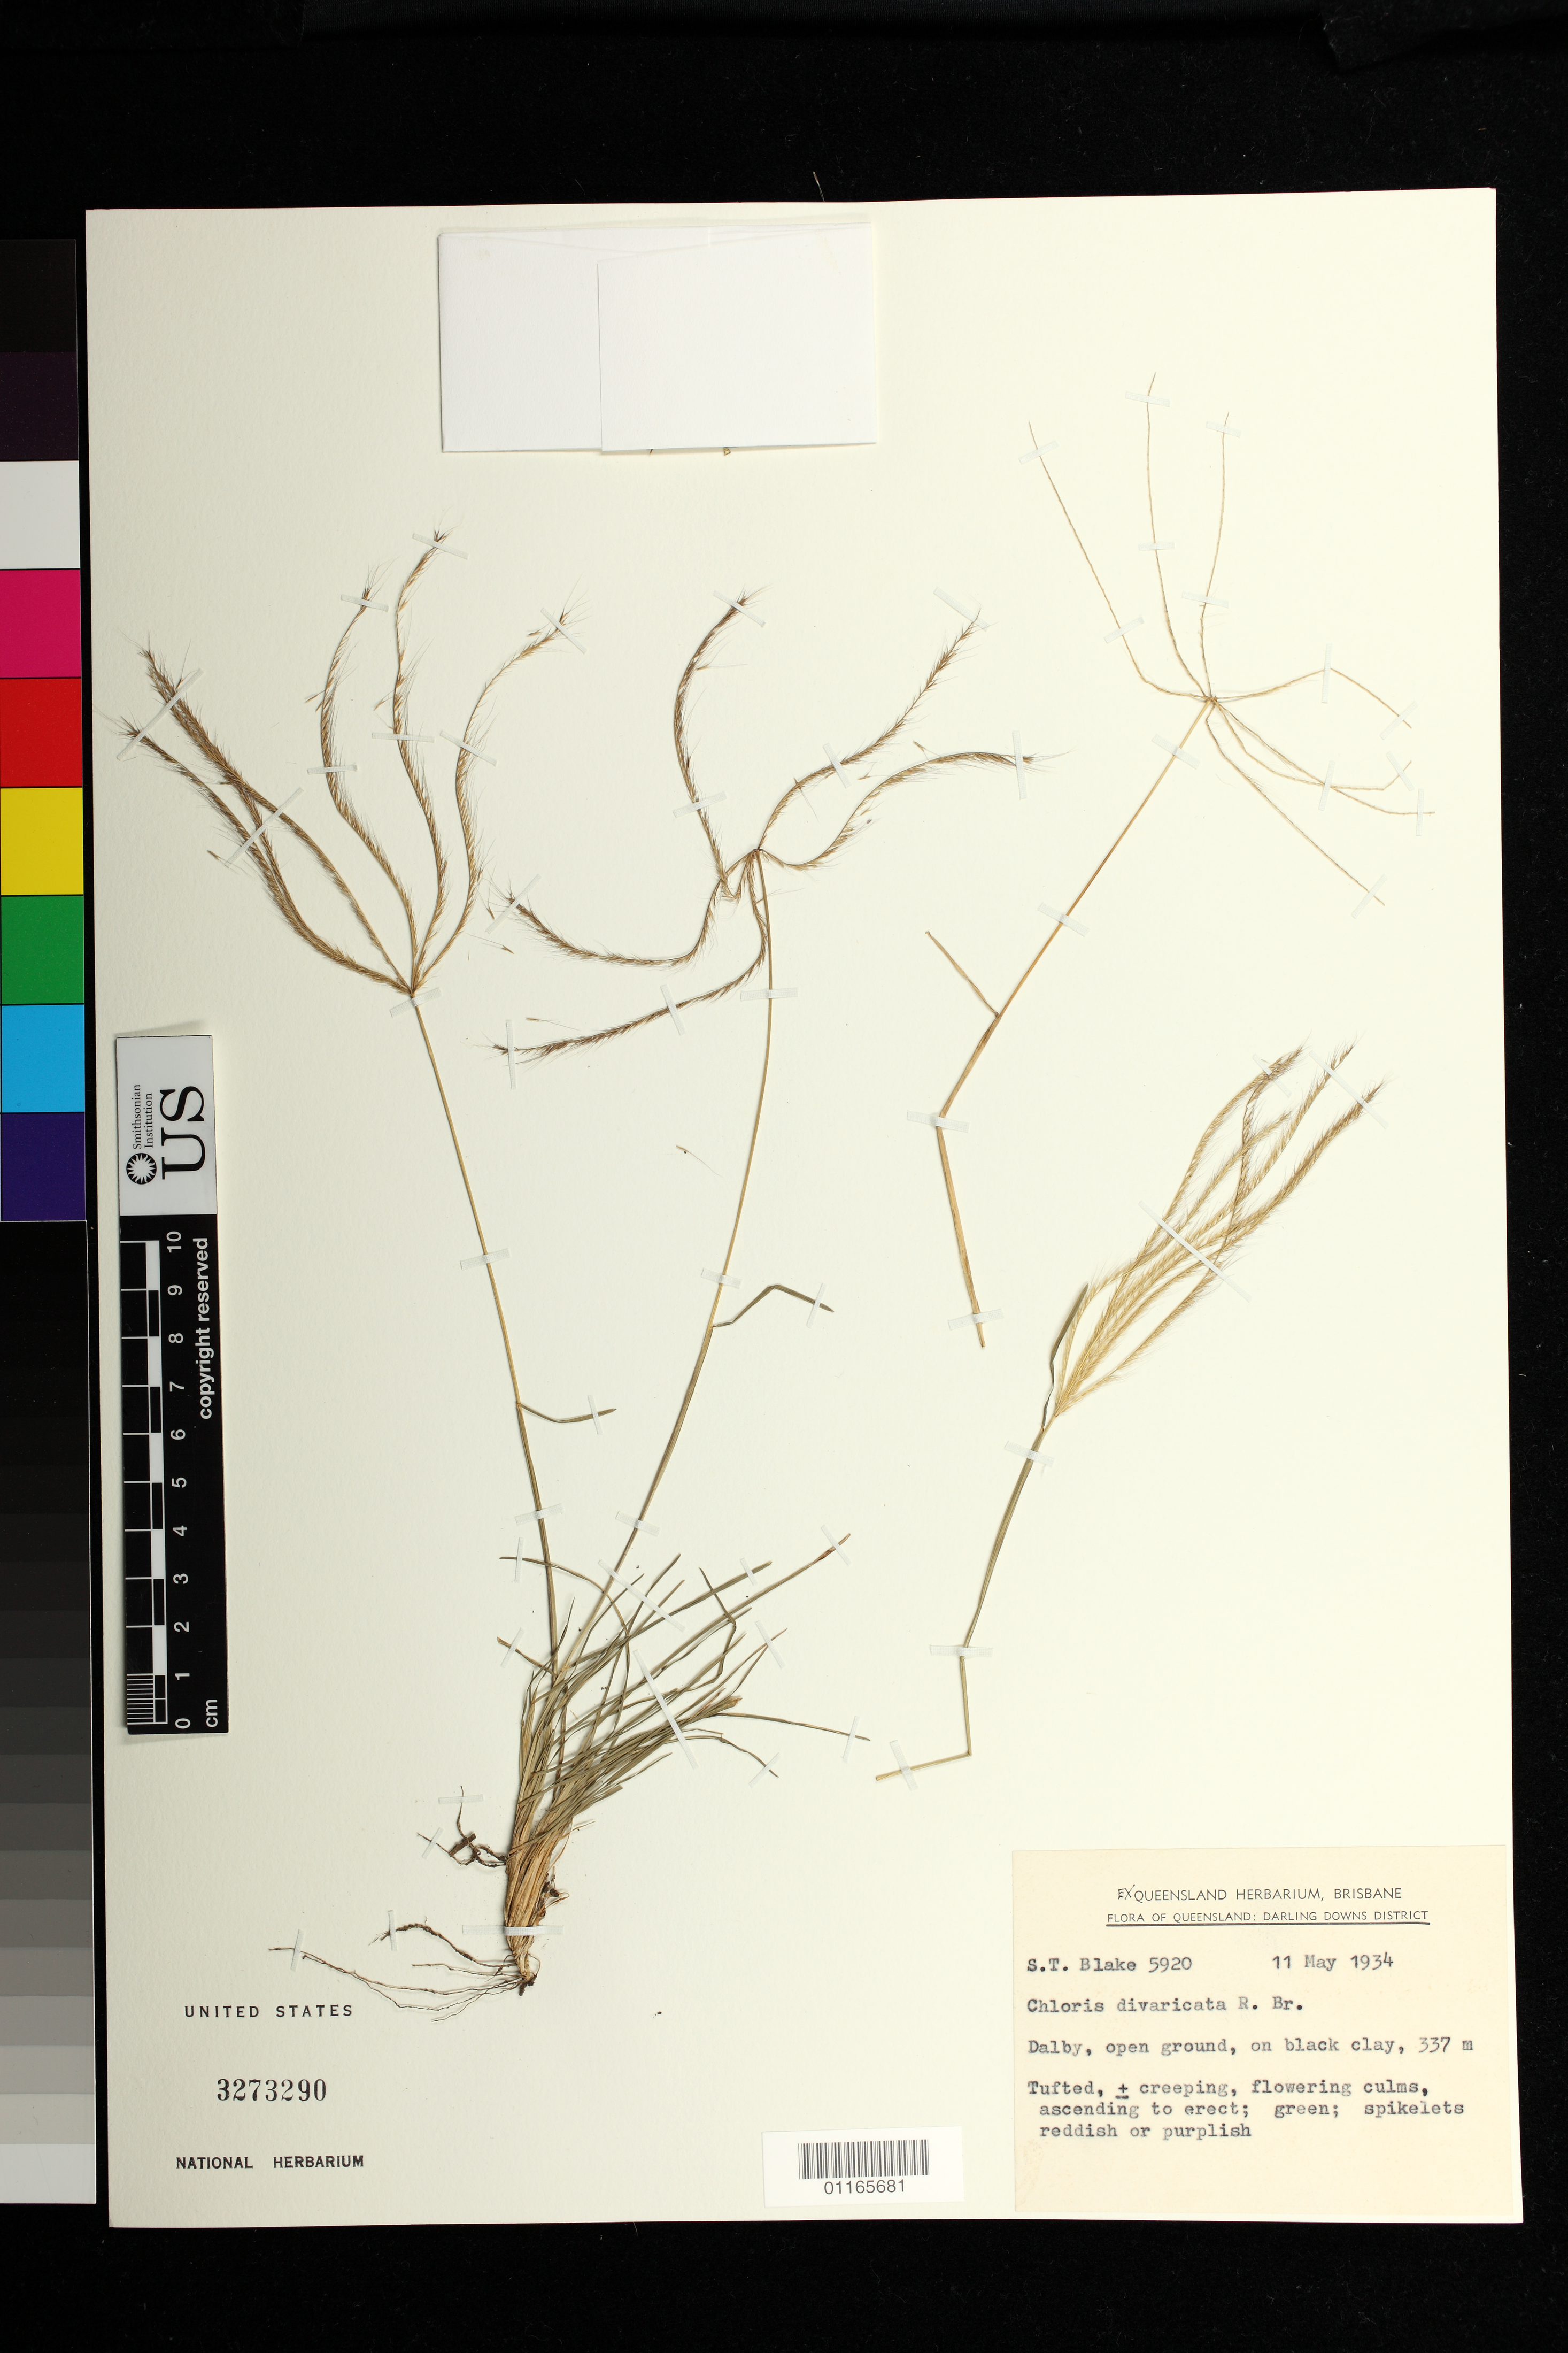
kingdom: Plantae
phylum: Tracheophyta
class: Liliopsida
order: Poales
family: Poaceae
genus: Chloris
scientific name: Chloris divaricata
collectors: S. T. Blake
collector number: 5920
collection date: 1934-05-11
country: Australia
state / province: Queensland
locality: Darling Downs District. Dalby.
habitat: Open ground, black clay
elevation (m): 337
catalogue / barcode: US 3273290